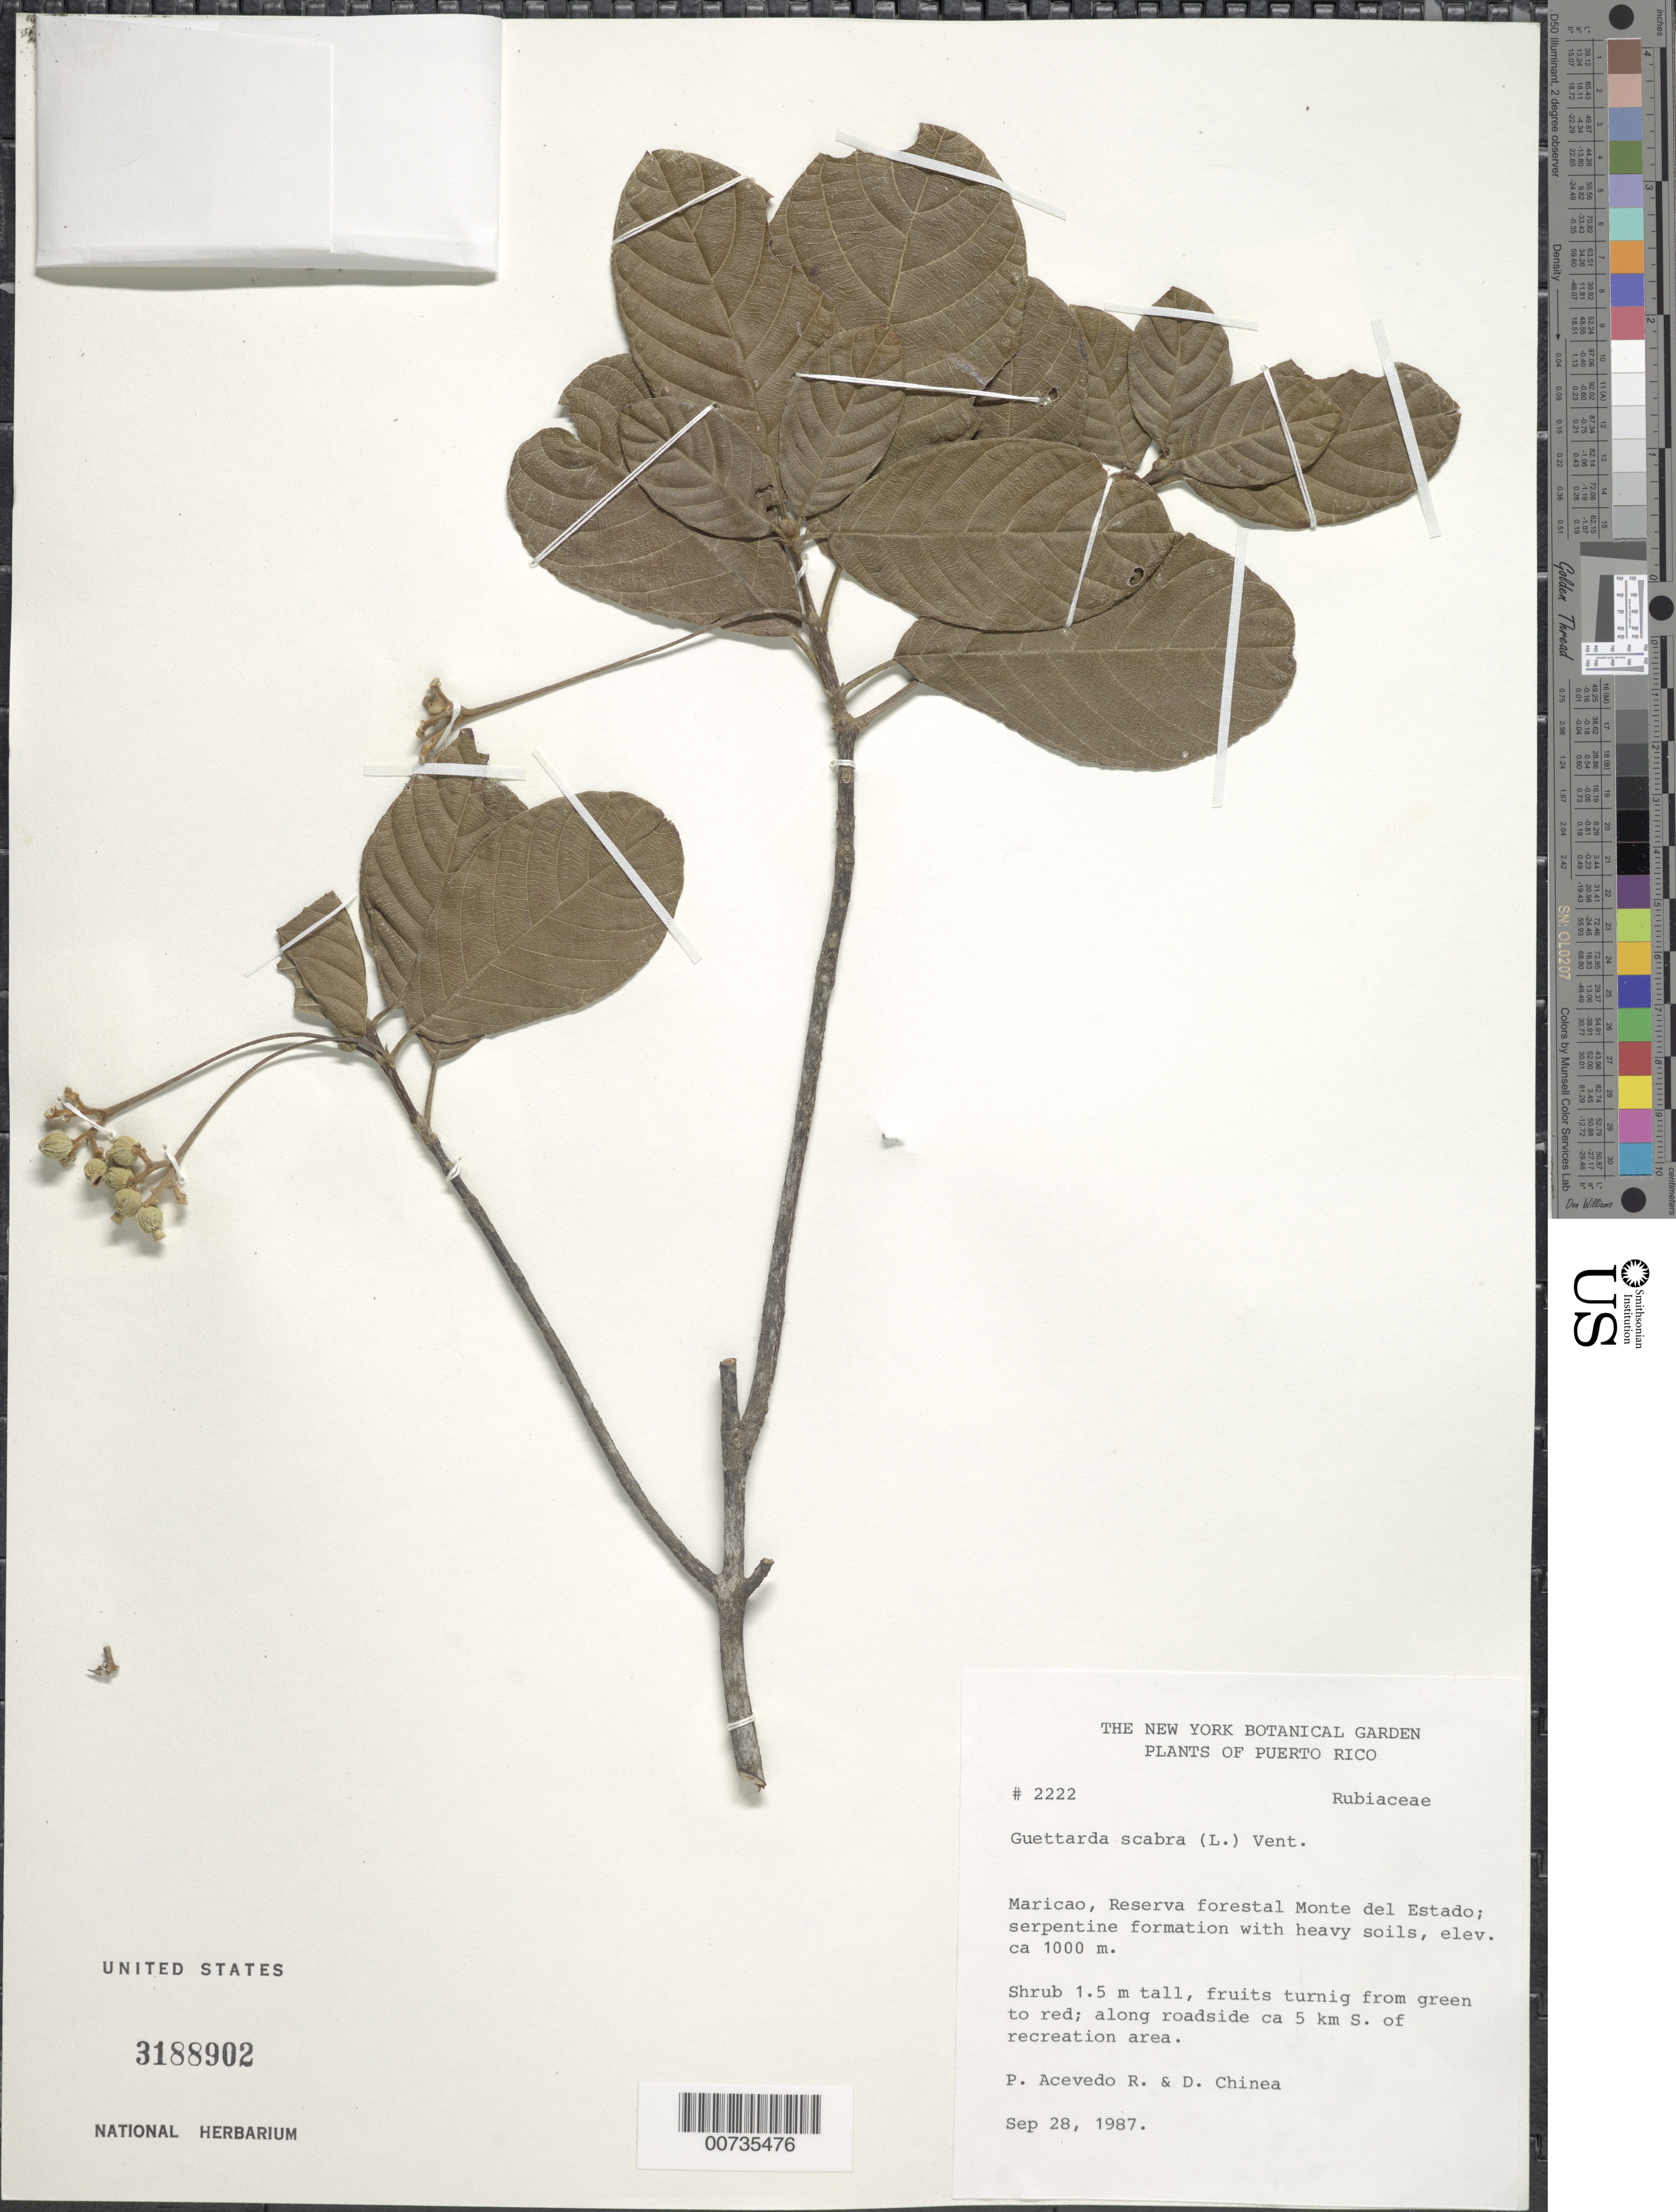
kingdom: Plantae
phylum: Tracheophyta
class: Magnoliopsida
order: Gentianales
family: Rubiaceae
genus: Guettarda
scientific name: Guettarda scabra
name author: (L.) Vent.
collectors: P. Acevedo-Rodr. & D. Chinea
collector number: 2222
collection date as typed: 28 Sep 1987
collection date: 1987-09-28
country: Puerto Rico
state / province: Maricao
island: Puerto Rico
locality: Maricao, Monte del Estado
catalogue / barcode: US 3188902